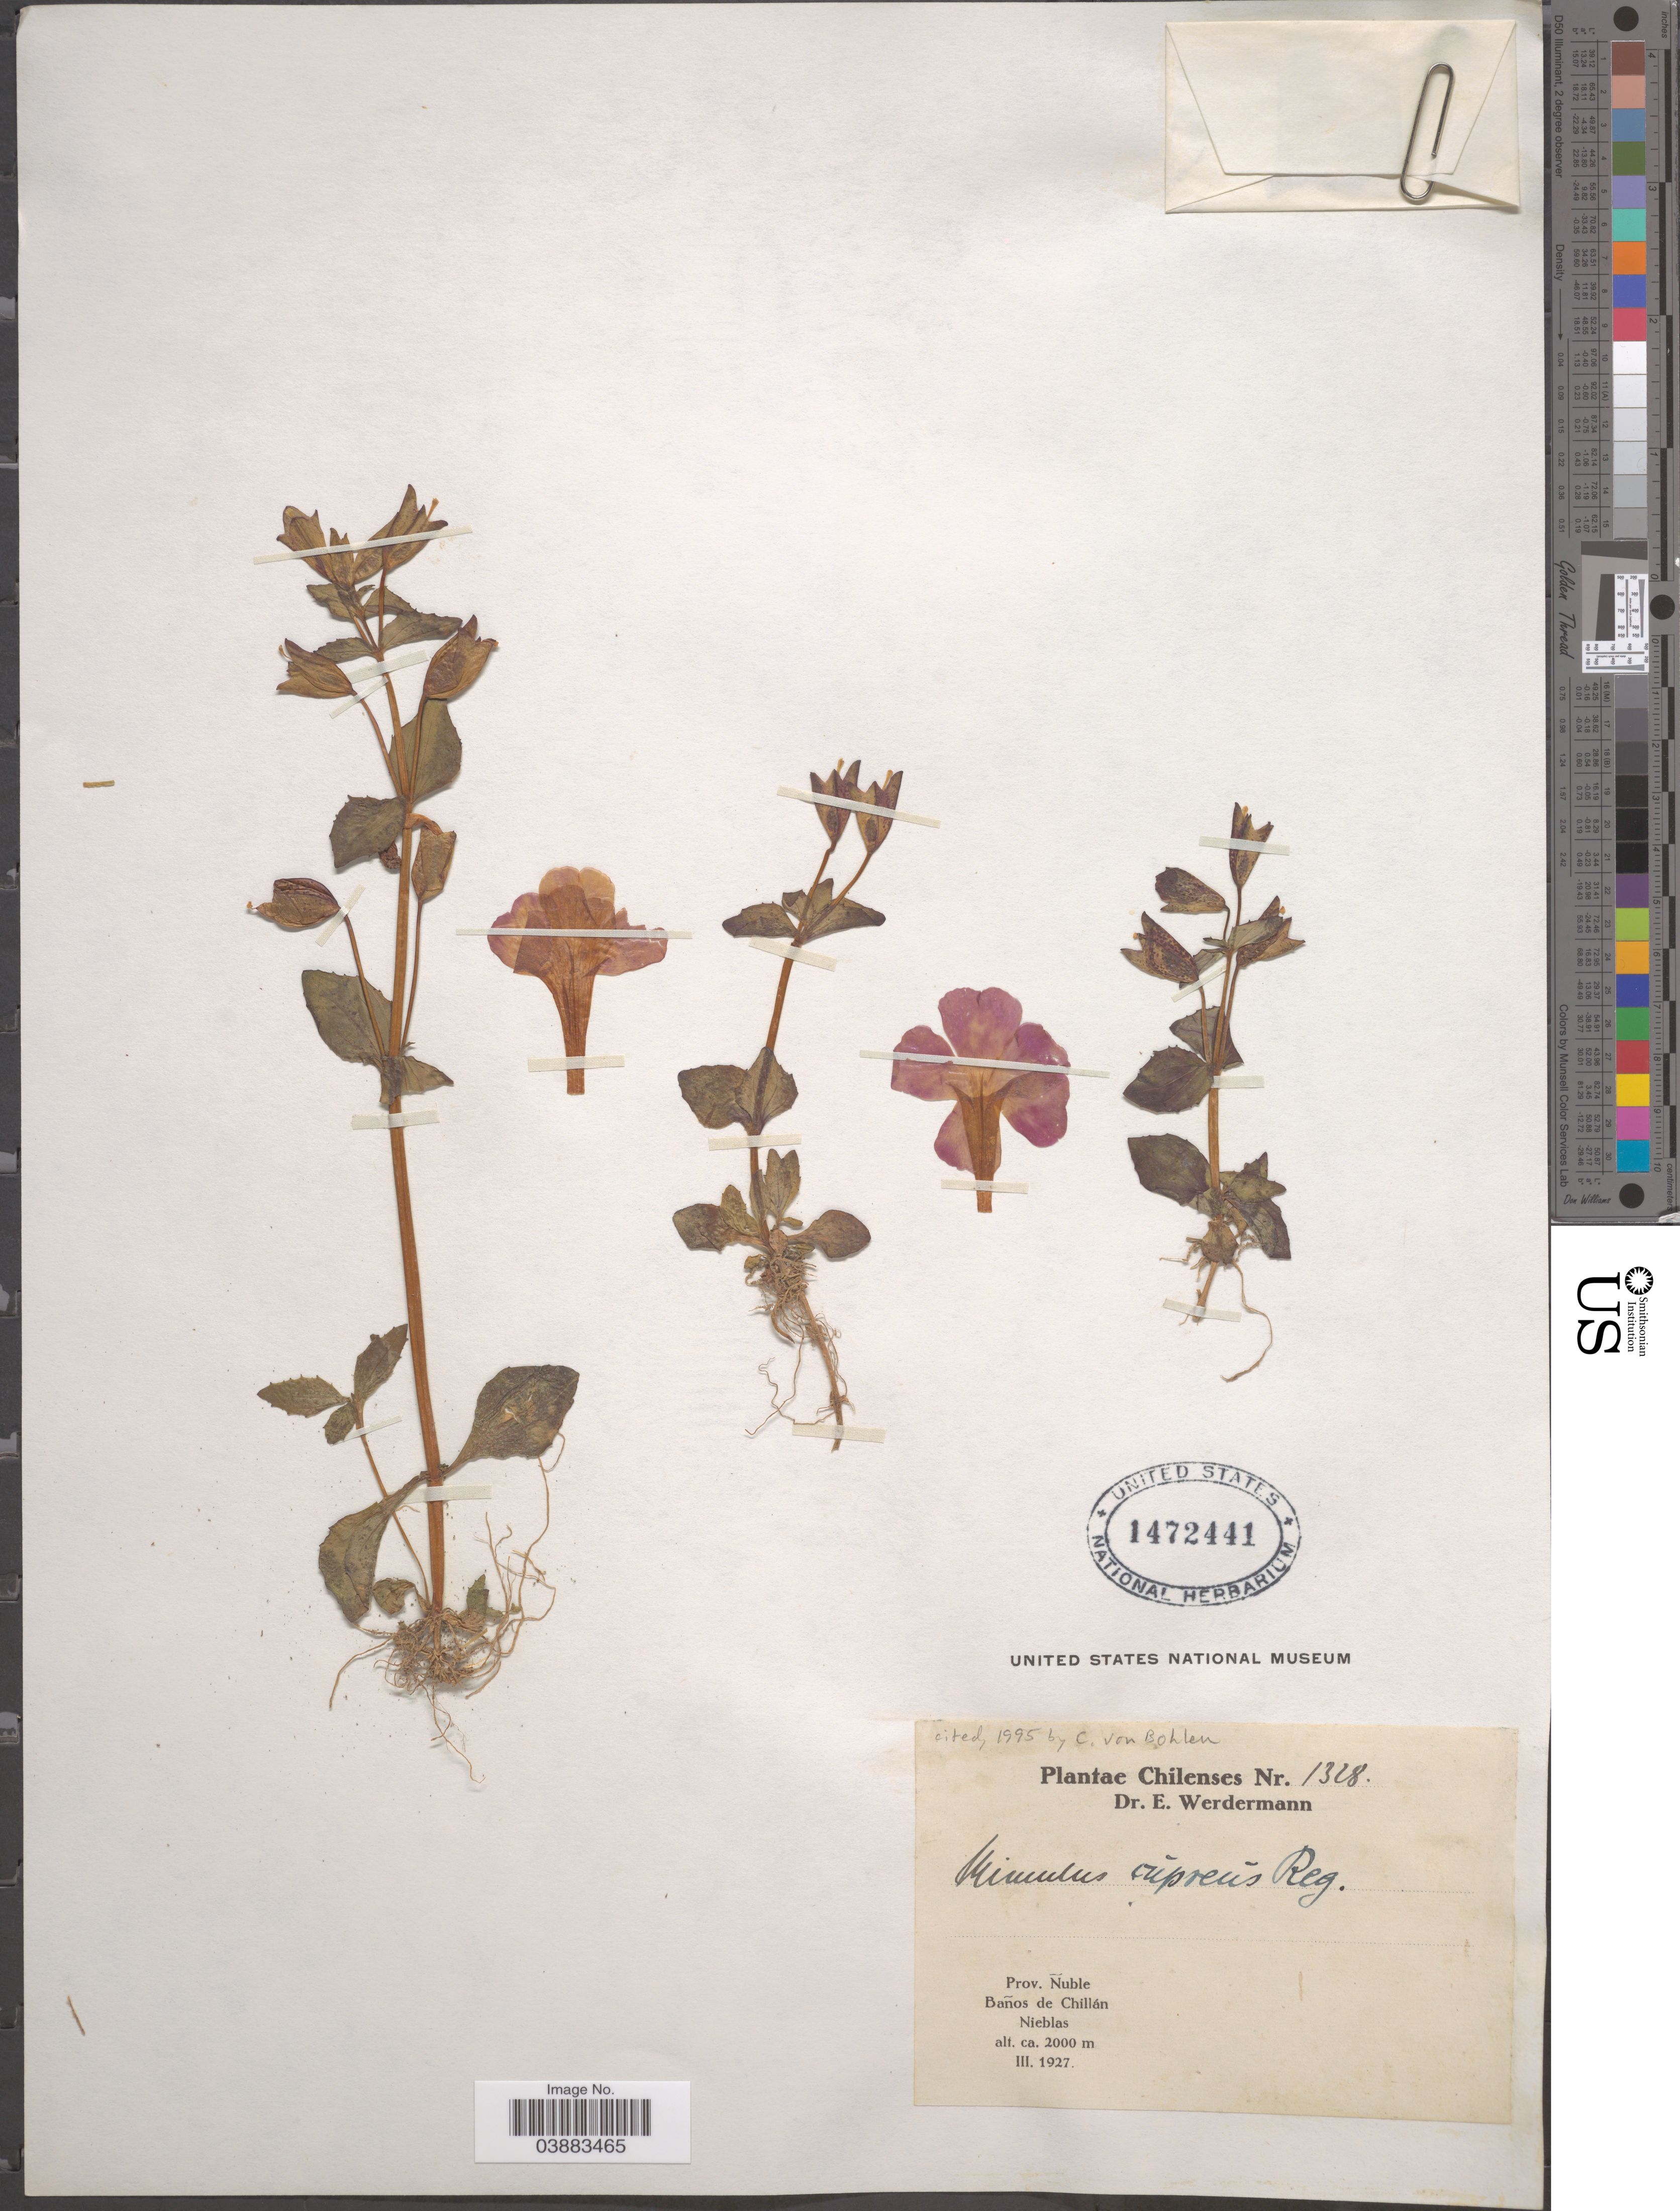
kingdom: Plantae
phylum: Tracheophyta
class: Magnoliopsida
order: Lamiales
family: Phrymaceae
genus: Mimulus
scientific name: Mimulus cupreus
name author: Dombrain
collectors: E. Werdermann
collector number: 1328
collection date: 1927-03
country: Chile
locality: Prov. Ñuble. Baños de Chillán. Nieblas.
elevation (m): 2000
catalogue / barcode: US 1472441